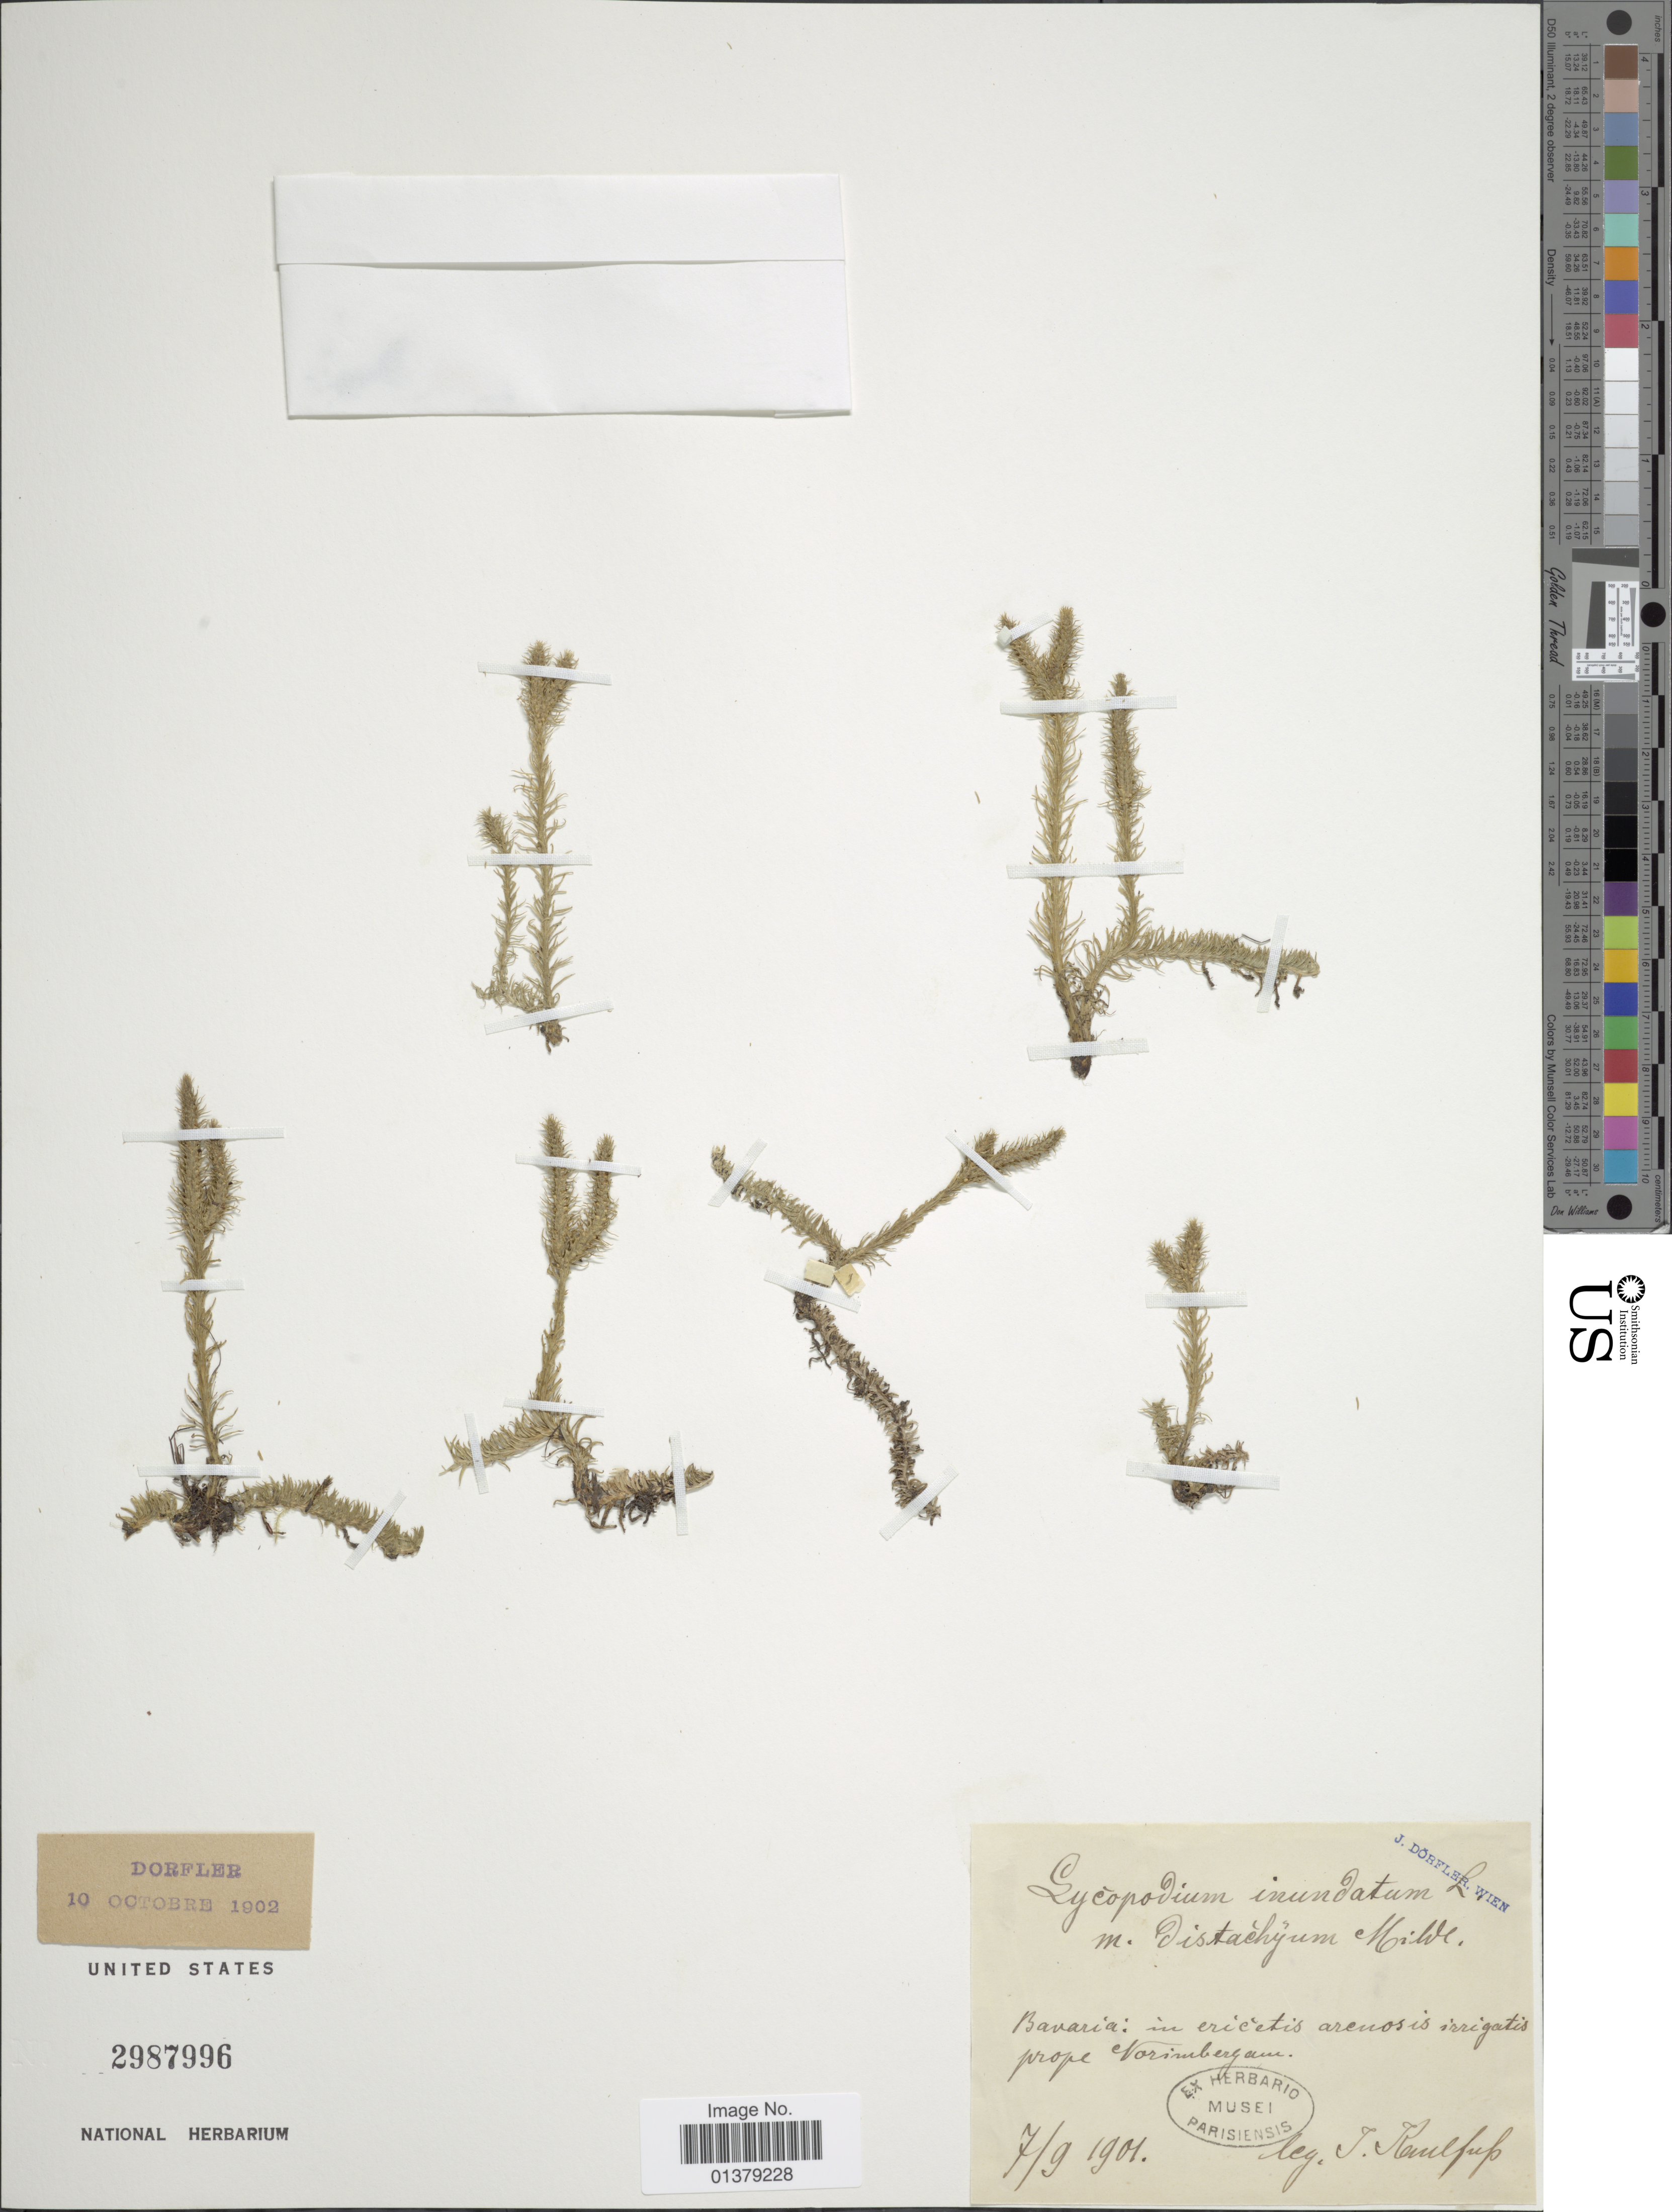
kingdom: Plantae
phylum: Tracheophyta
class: Lycopodiopsida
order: Lycopodiales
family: Lycopodiaceae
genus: Lycopodiella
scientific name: Lycopodiella inundata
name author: (L.) Holub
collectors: J. S. Kaulfuss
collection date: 1901-09-07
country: Germany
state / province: Bayern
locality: Bavari: in erectis arenosis irrigatis prope Vorimbergam [interpreted]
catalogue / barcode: US 2987996